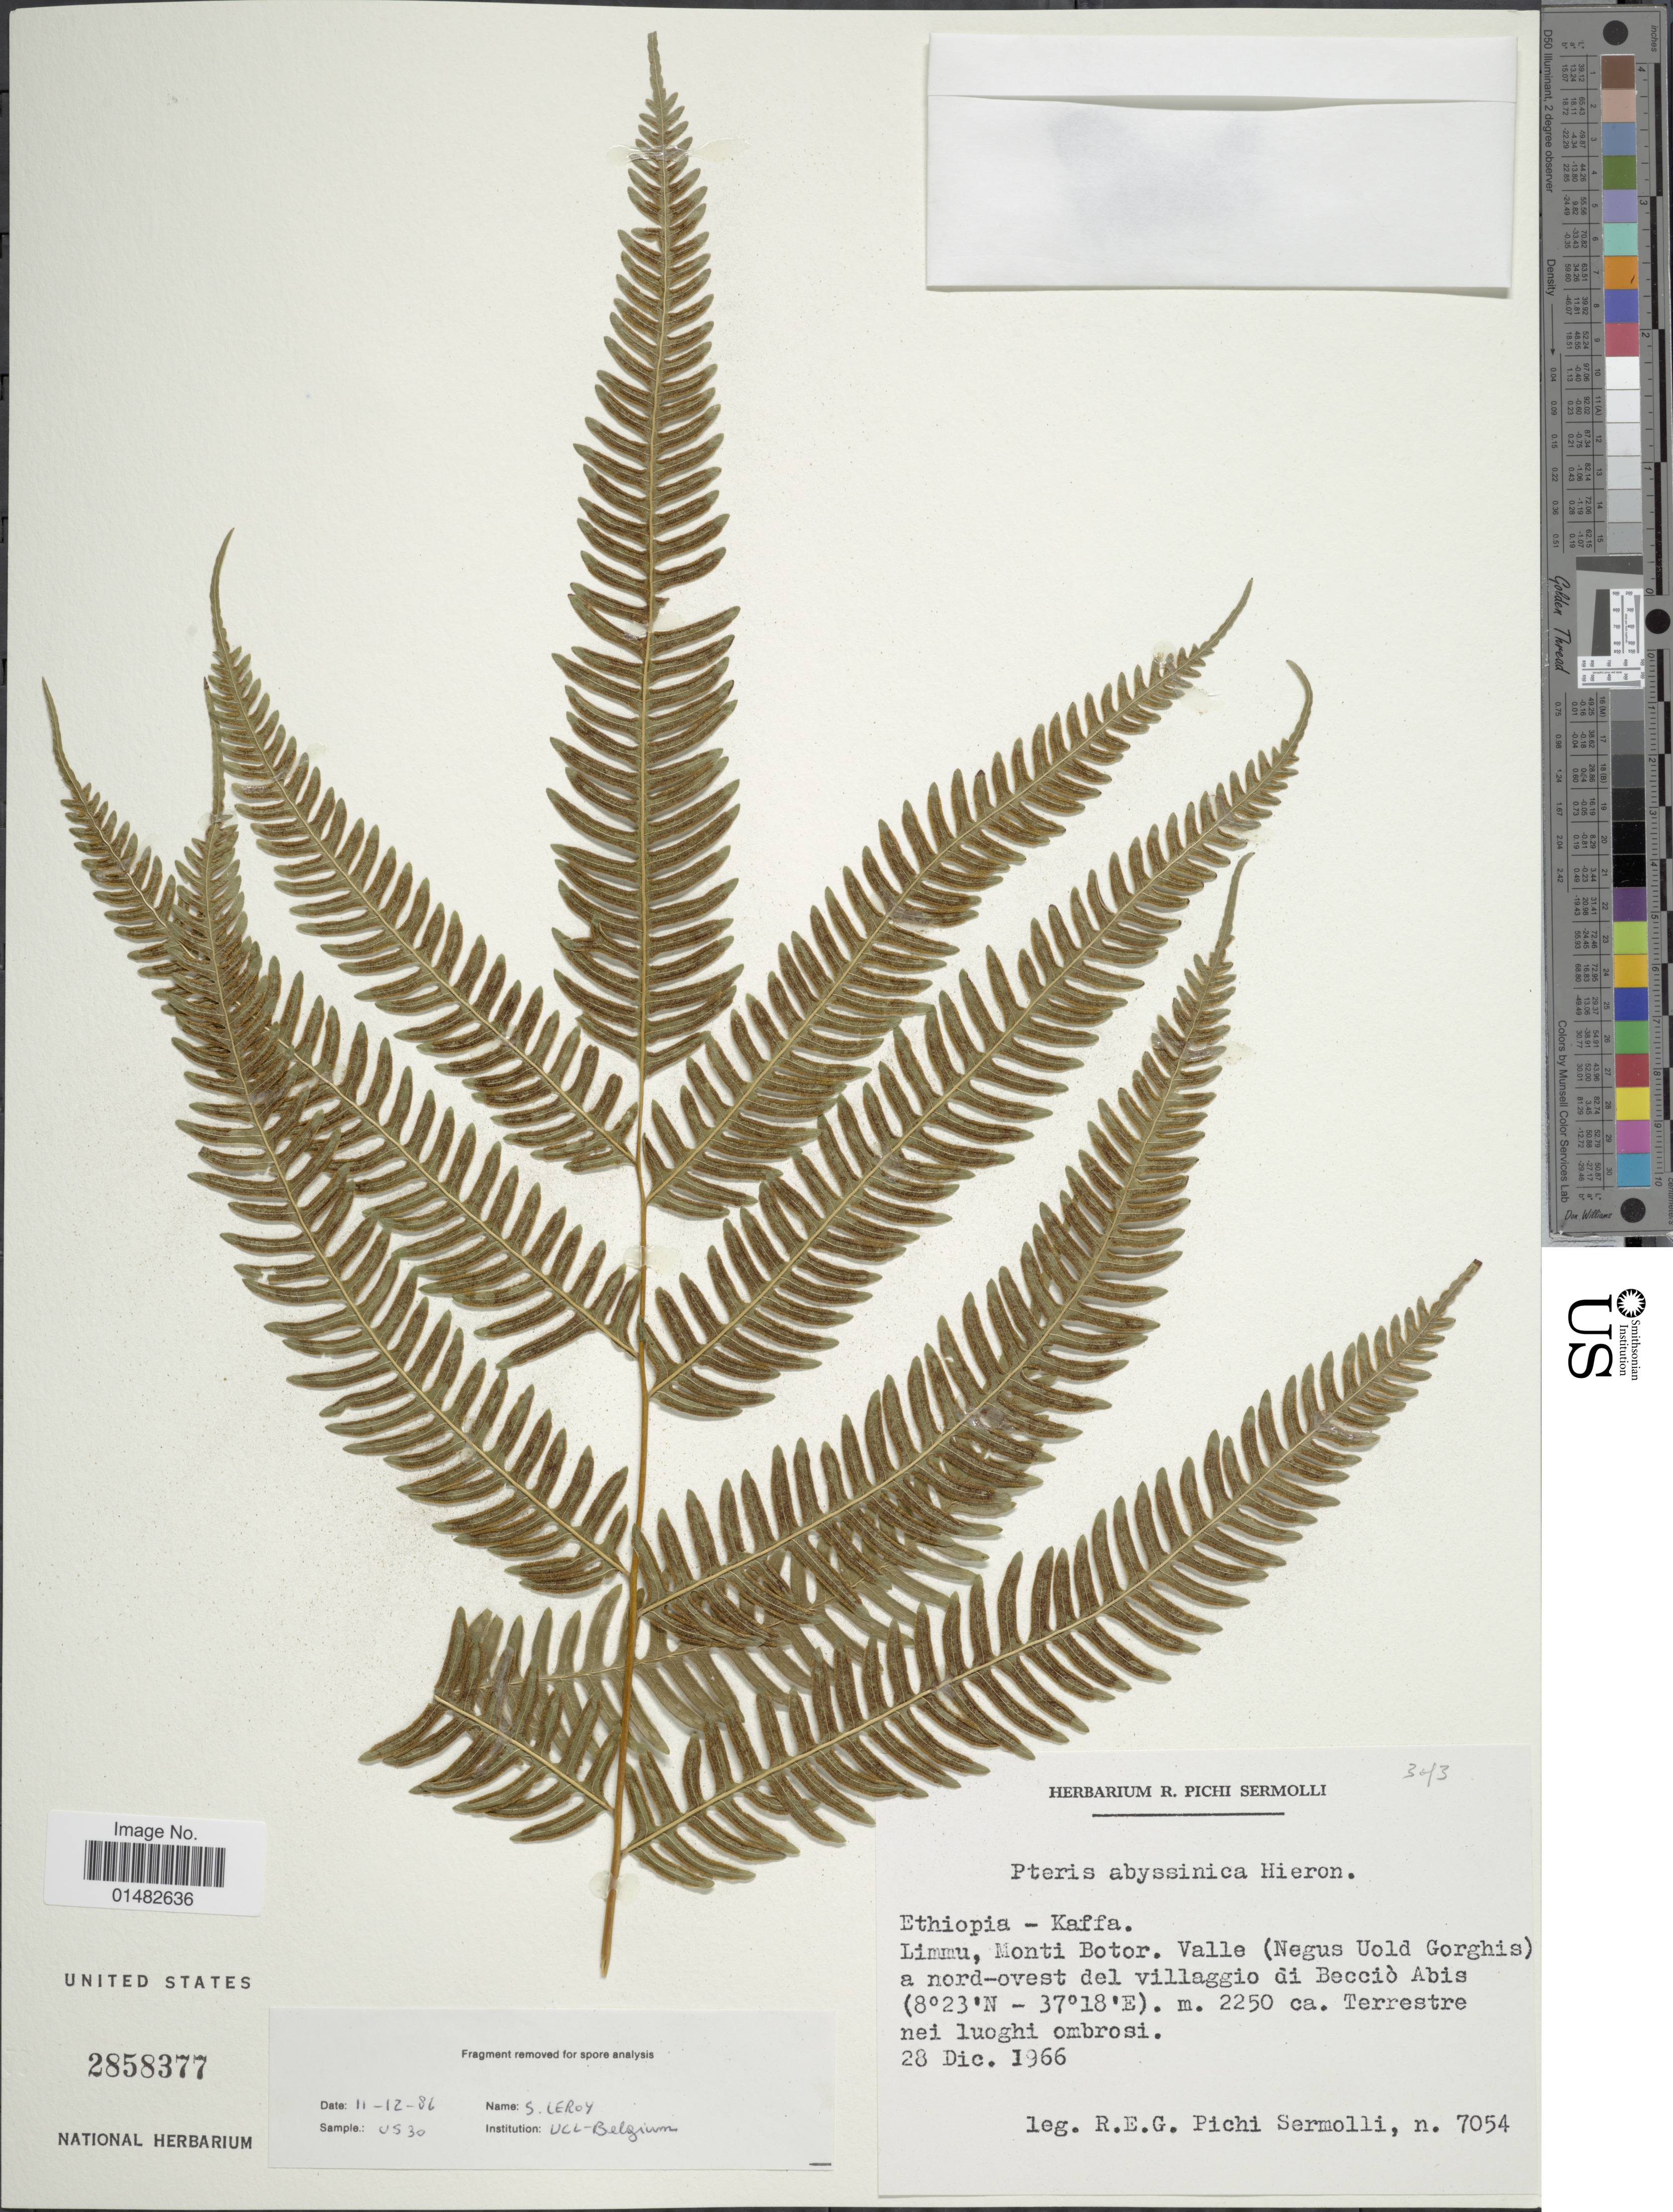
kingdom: Plantae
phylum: Tracheophyta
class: Polypodiopsida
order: Polypodiales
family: Pteridaceae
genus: Pteris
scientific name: Pteris abyssinica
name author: Hieron.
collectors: R. E. Pichi-Sermolli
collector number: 7054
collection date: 1966-12-28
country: Ethiopia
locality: Kaffa, Limmu, Monti Botor, Valle (Negus Uold Gorghis) a nord-ovest del villaggio di Beccio Abis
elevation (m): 2250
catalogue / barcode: US 2858377